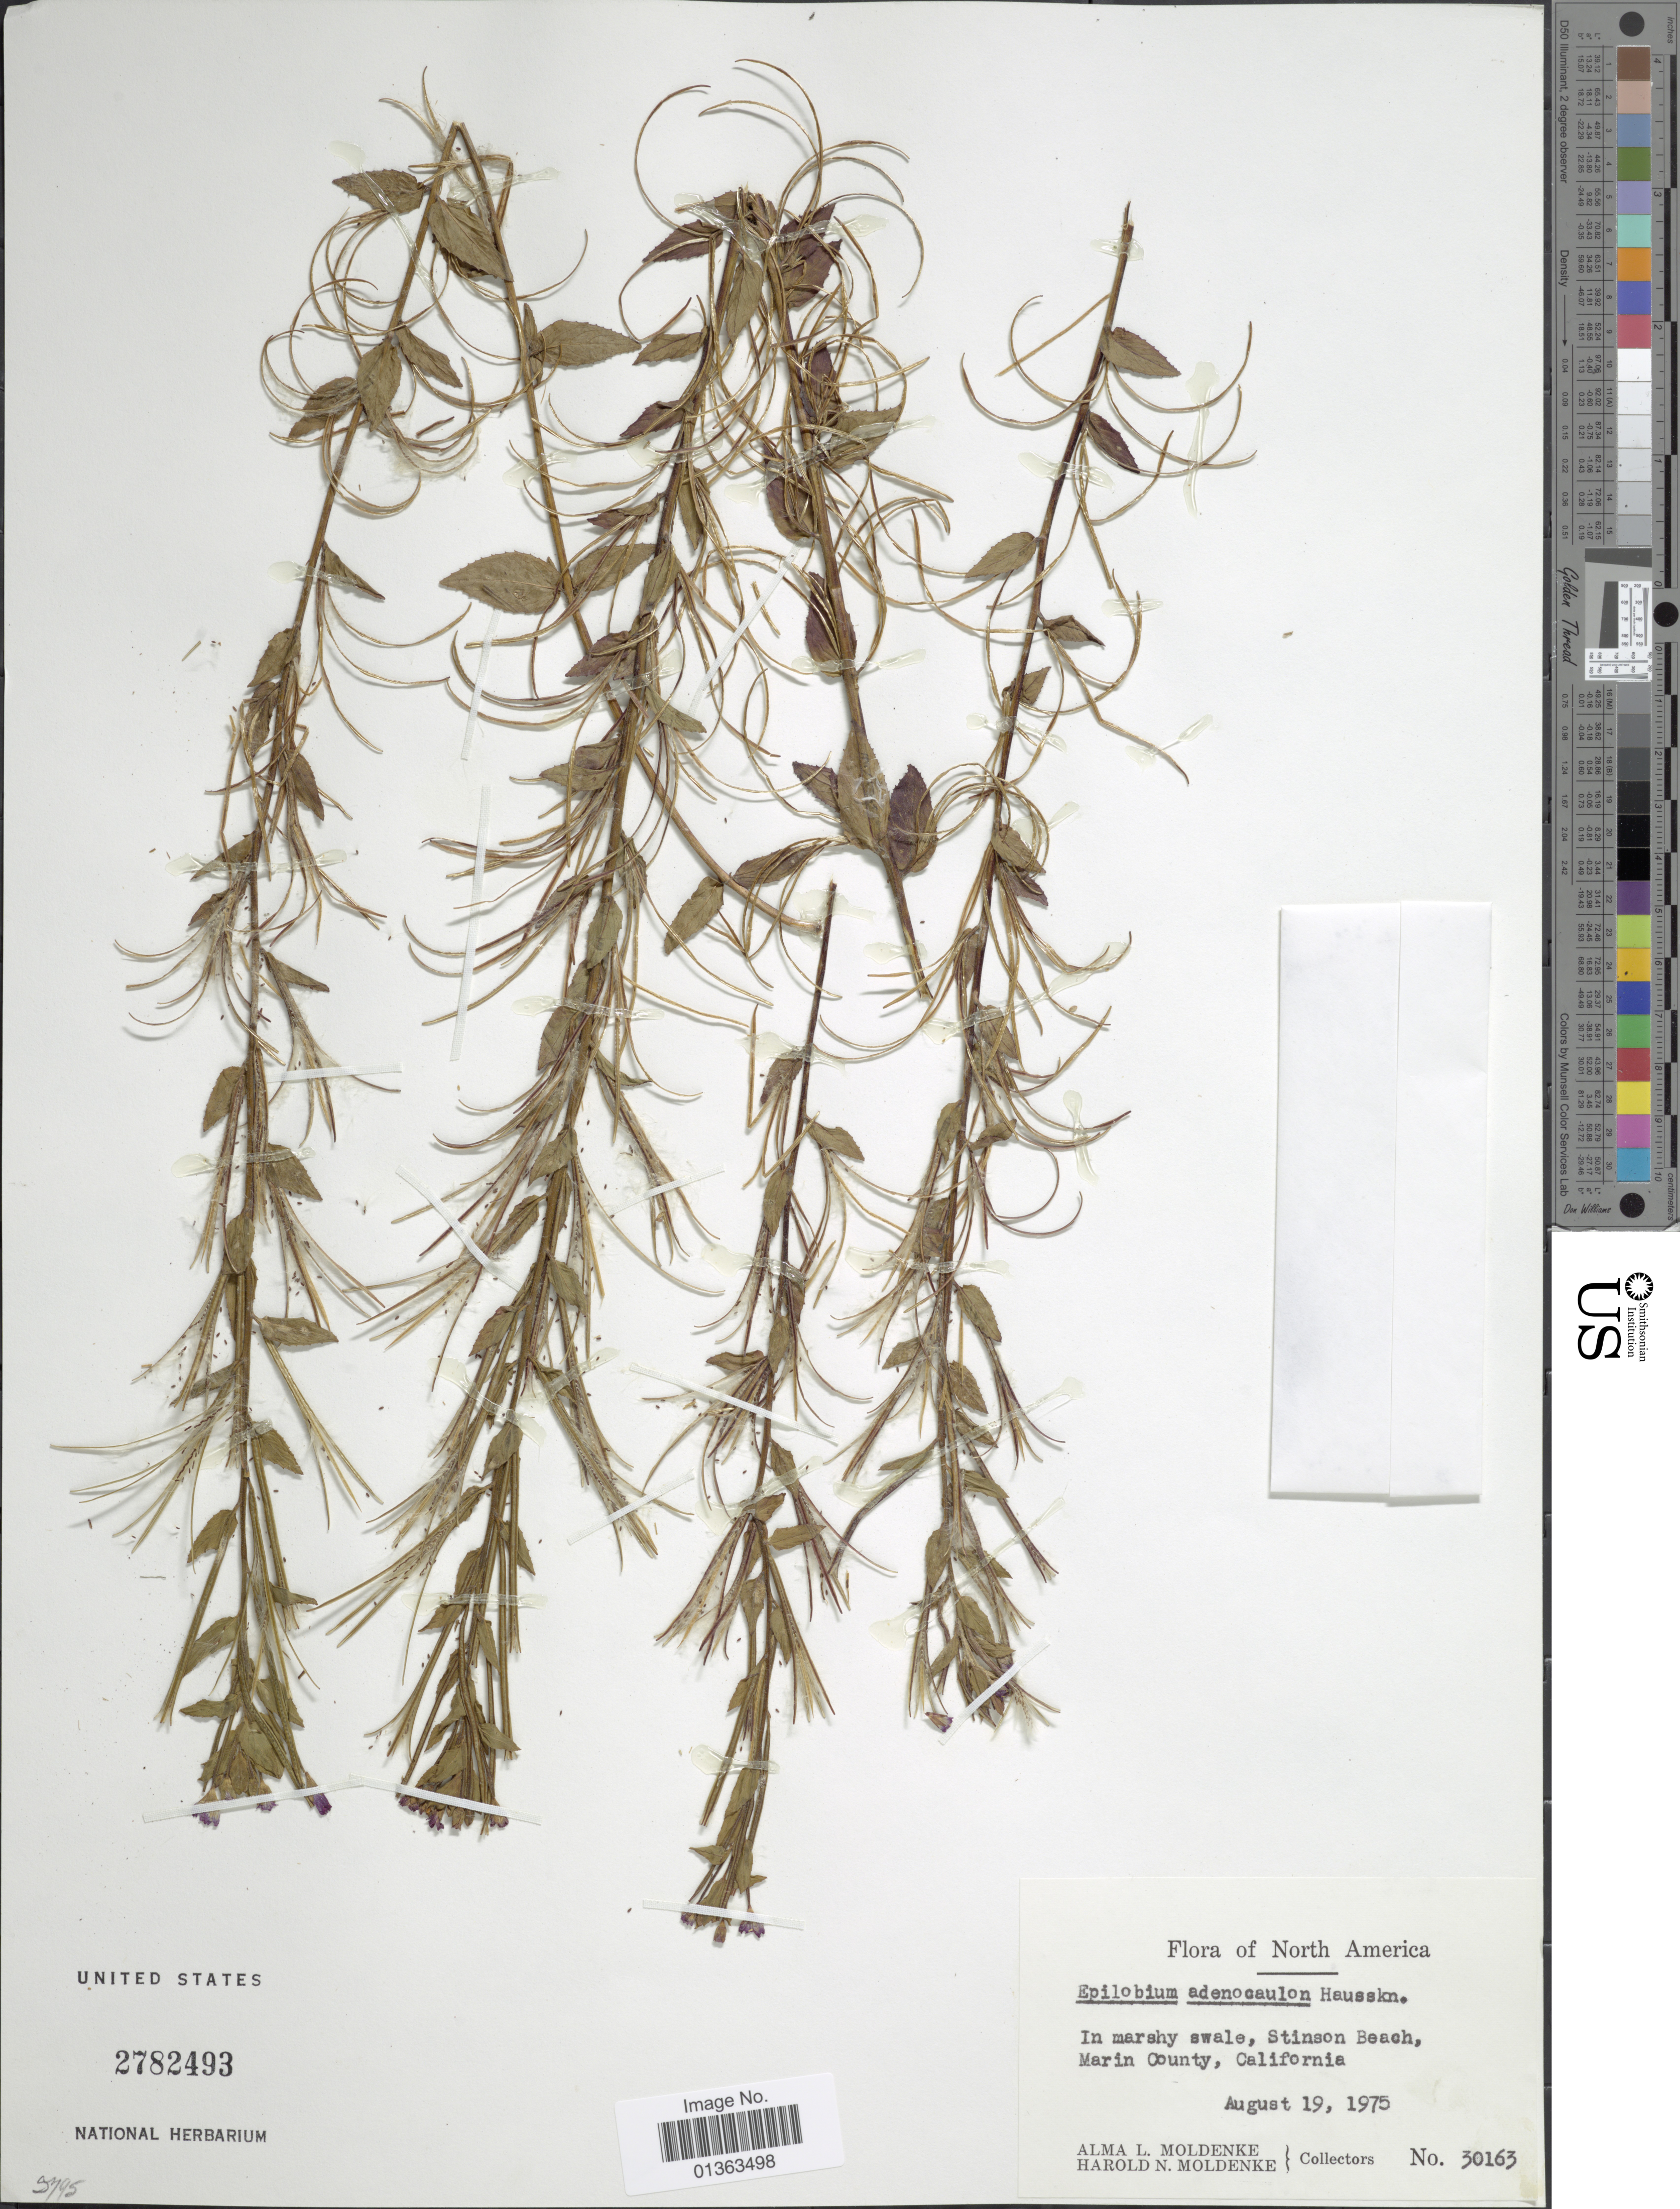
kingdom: Plantae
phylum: Tracheophyta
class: Magnoliopsida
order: Myrtales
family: Onagraceae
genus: Epilobium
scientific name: Epilobium ciliatum subsp. ciliatum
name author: Raf.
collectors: A. L. Moldenke & H. N. Moldenke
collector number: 30163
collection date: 1975-08-19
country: United States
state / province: California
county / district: Marin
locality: In marshy swale, Stinson Beach, Marin County.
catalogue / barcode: US 2782493